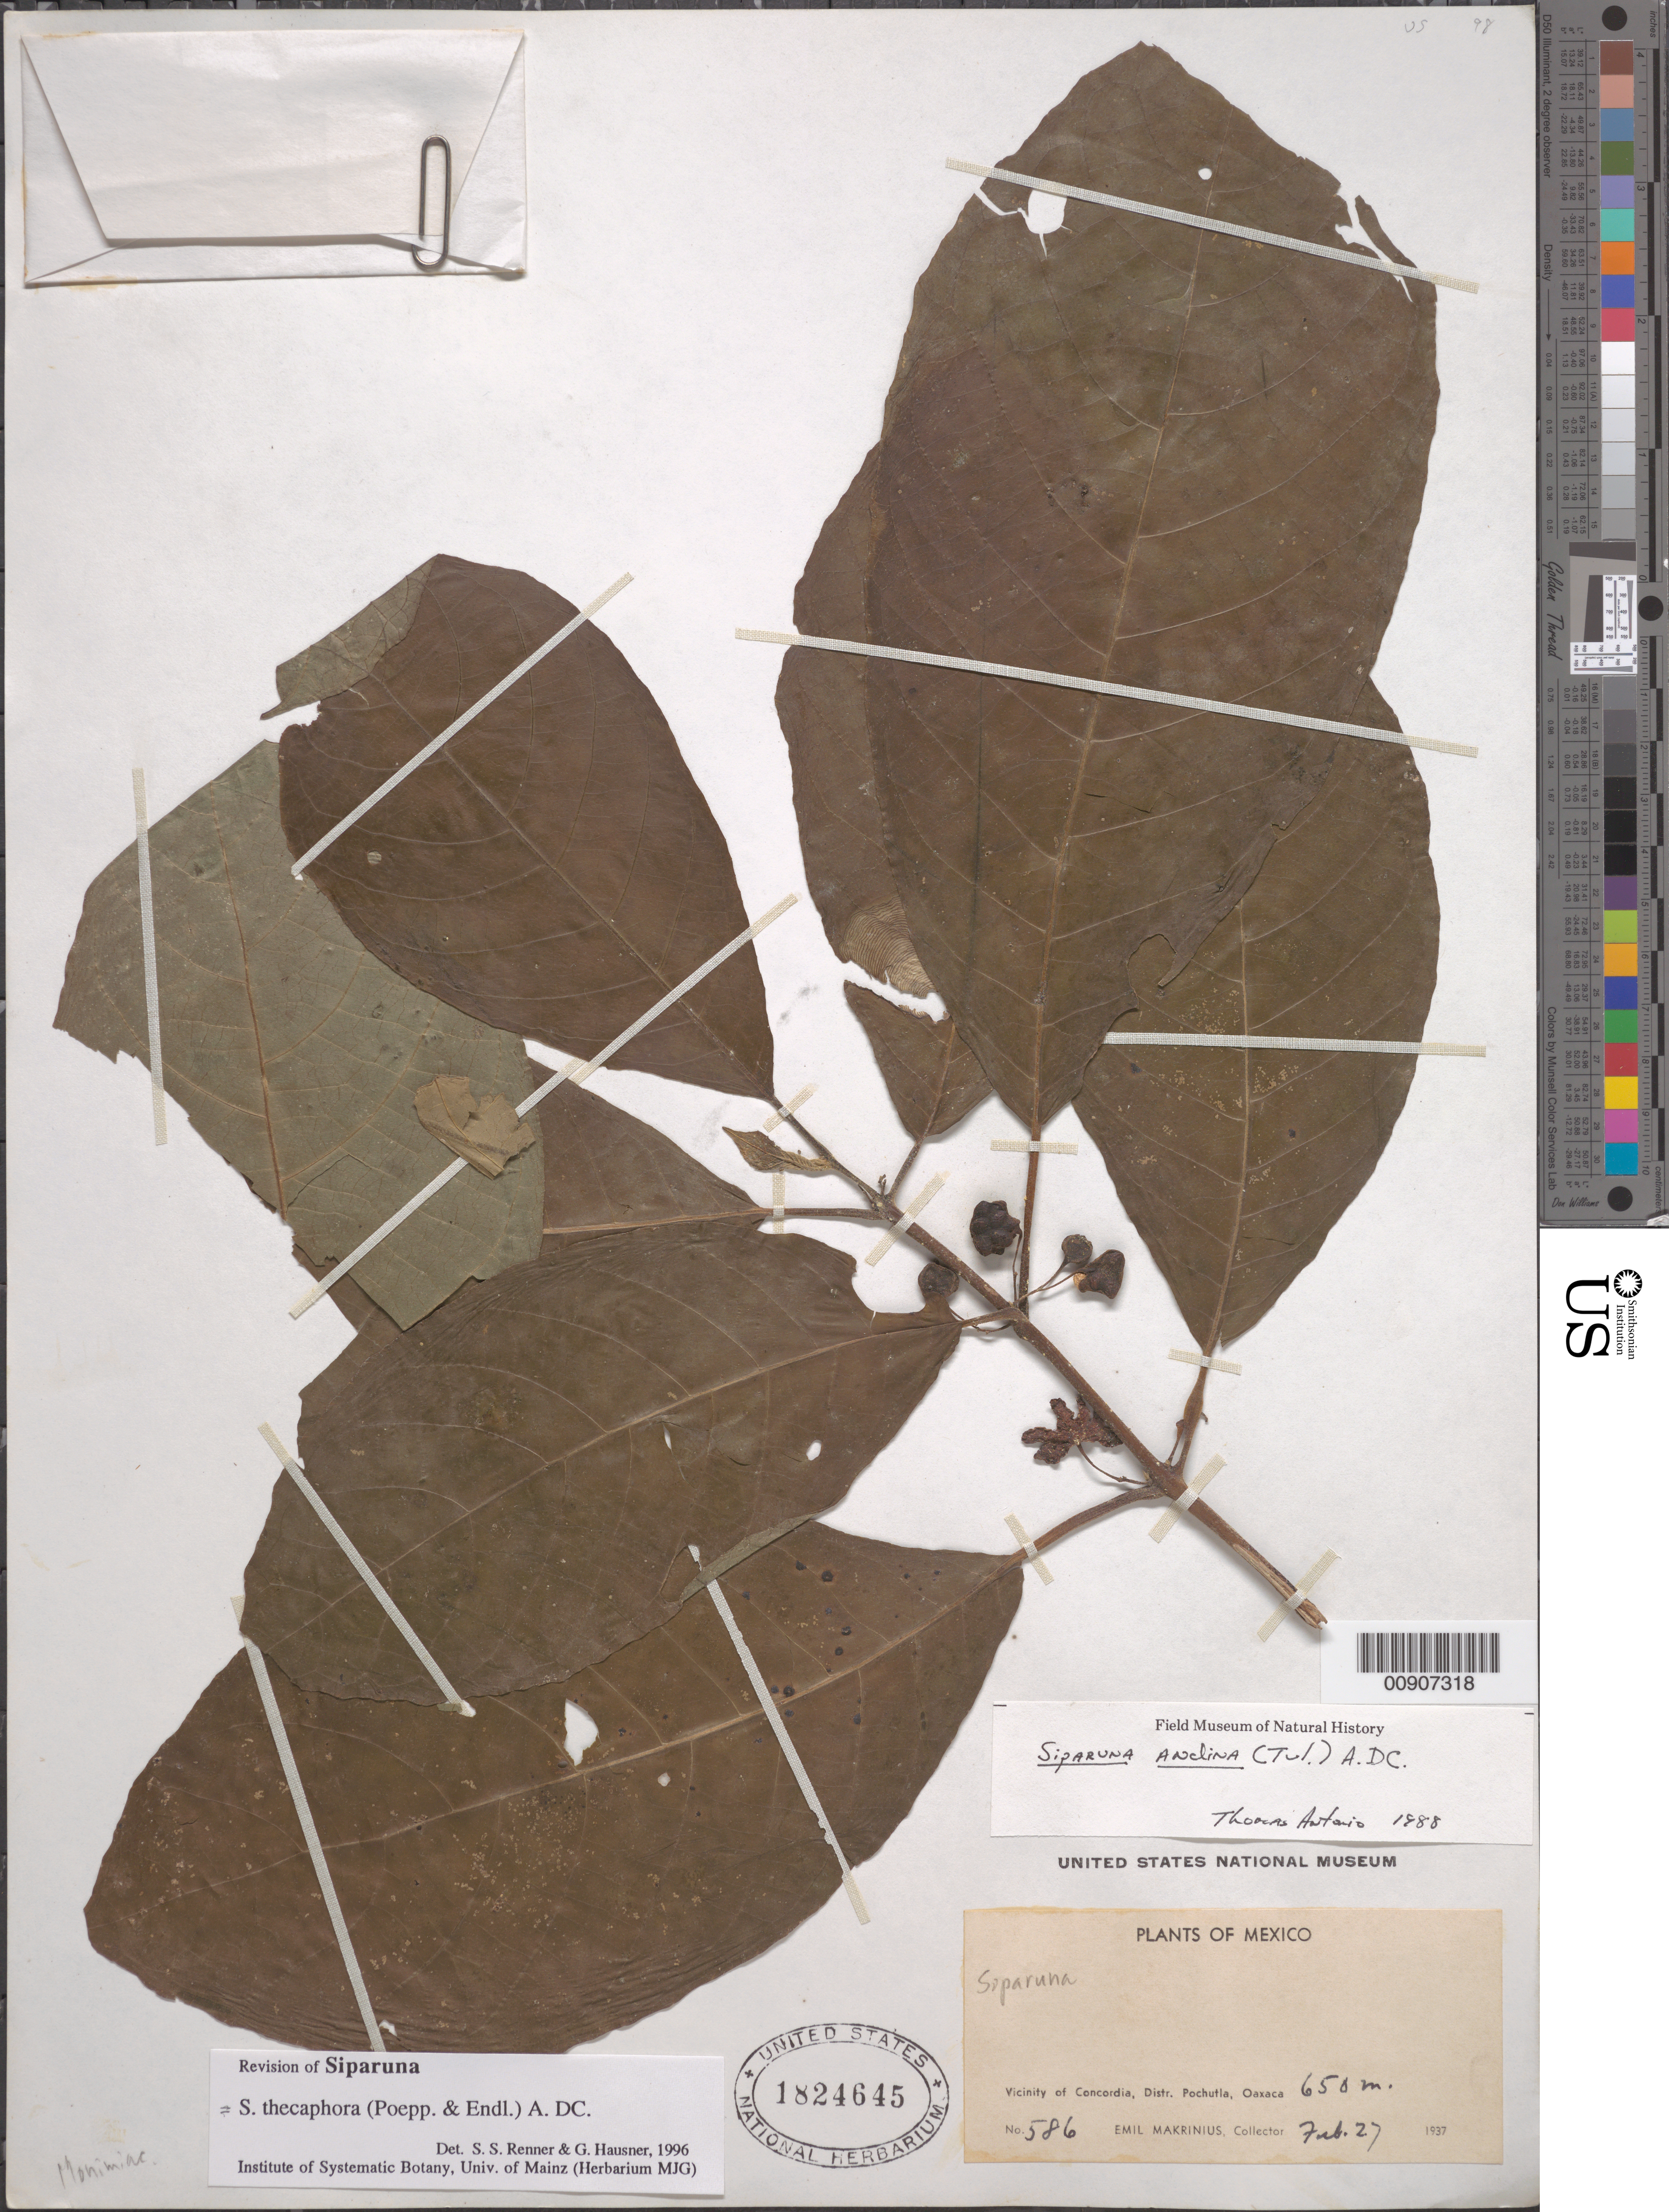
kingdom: Plantae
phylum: Tracheophyta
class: Magnoliopsida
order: Laurales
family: Siparunaceae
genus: Siparuna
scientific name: Siparuna thecaphora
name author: (Poepp. & Endl.) A. DC.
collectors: E. Makrinius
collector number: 586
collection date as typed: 27 Feb 1937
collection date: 1937-02-27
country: Mexico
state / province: Oaxaca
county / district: Pochutla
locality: Vicinity of Concordia, Distr. Pochutla, Oaxaca.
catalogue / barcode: US 1824645